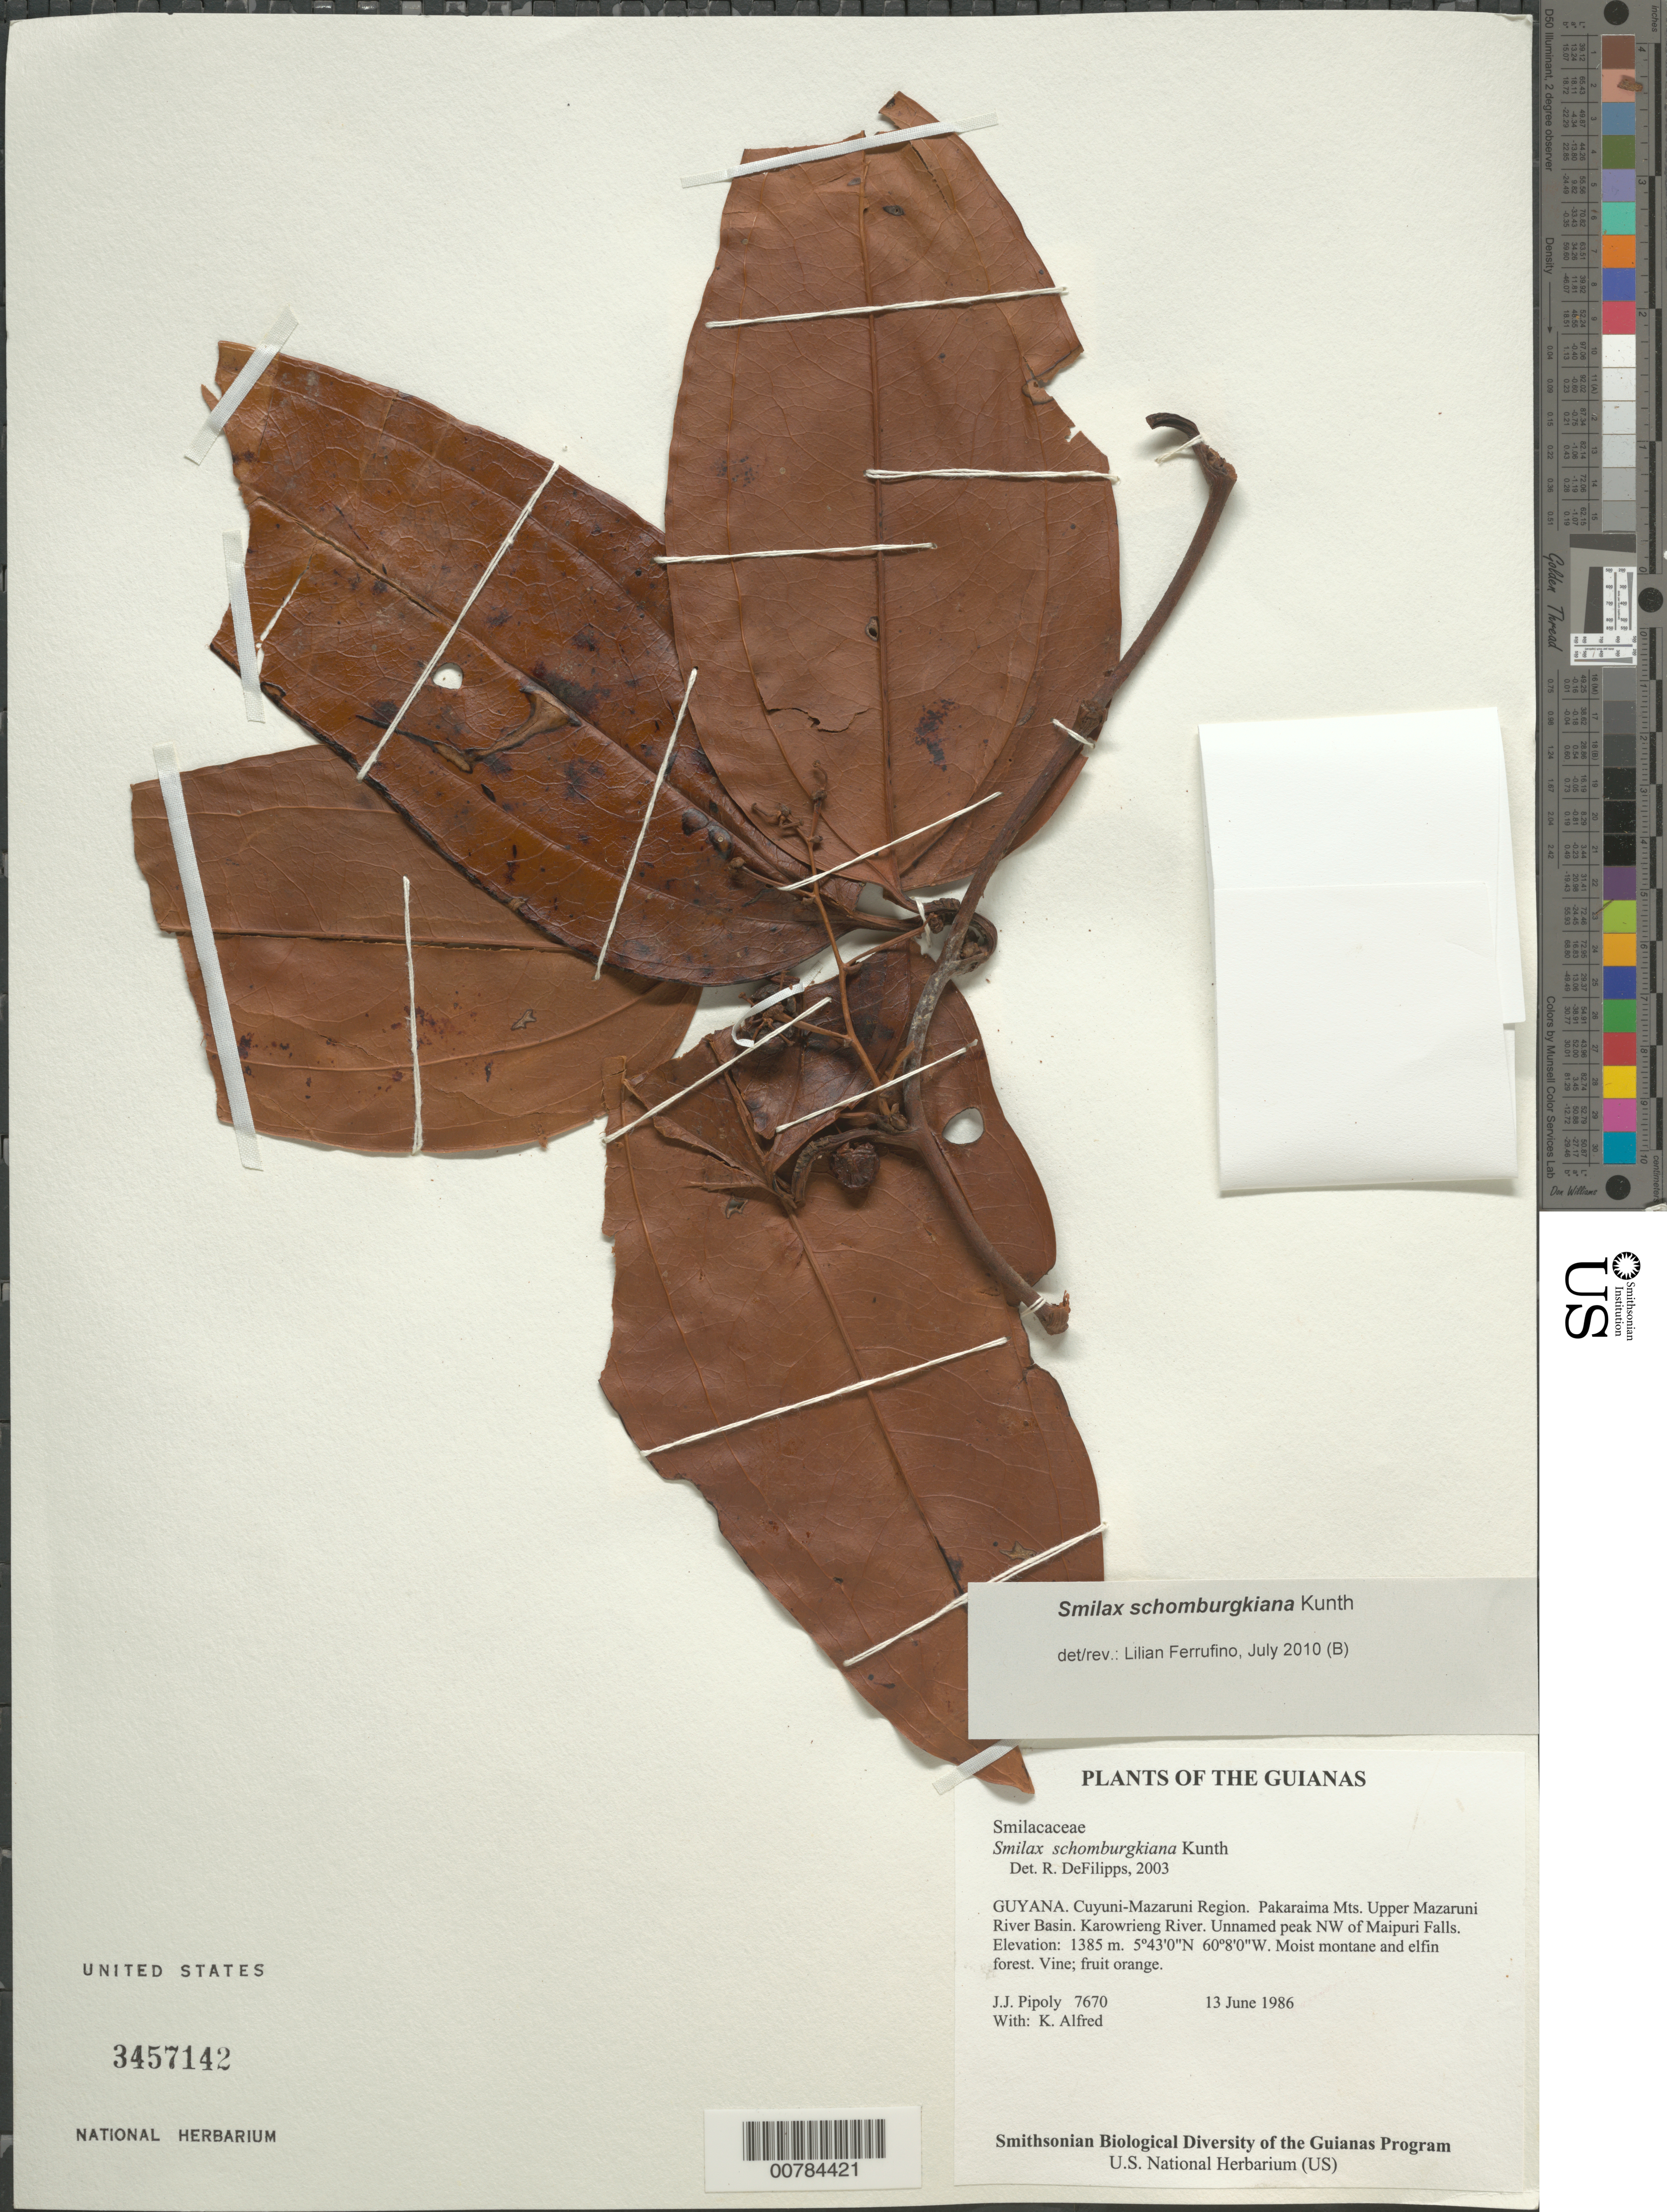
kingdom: Plantae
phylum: Tracheophyta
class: Liliopsida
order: Liliales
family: Smilacaceae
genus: Smilax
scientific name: Smilax schomburgkiana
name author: Kunth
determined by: DeFilipps, R. A.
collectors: J. J. Pipoly & K. Alfred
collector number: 7670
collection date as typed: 13 June 1986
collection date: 1986-06-13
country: Guyana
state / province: Cuyuni-Mazaruni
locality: Pakaraima Mts. Upper Mazaruni River Basin. Karowrieng River. Unnamed peak NW of Maipuri Falls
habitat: Moist montane and elfin forest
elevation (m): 1385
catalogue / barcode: US 3457142